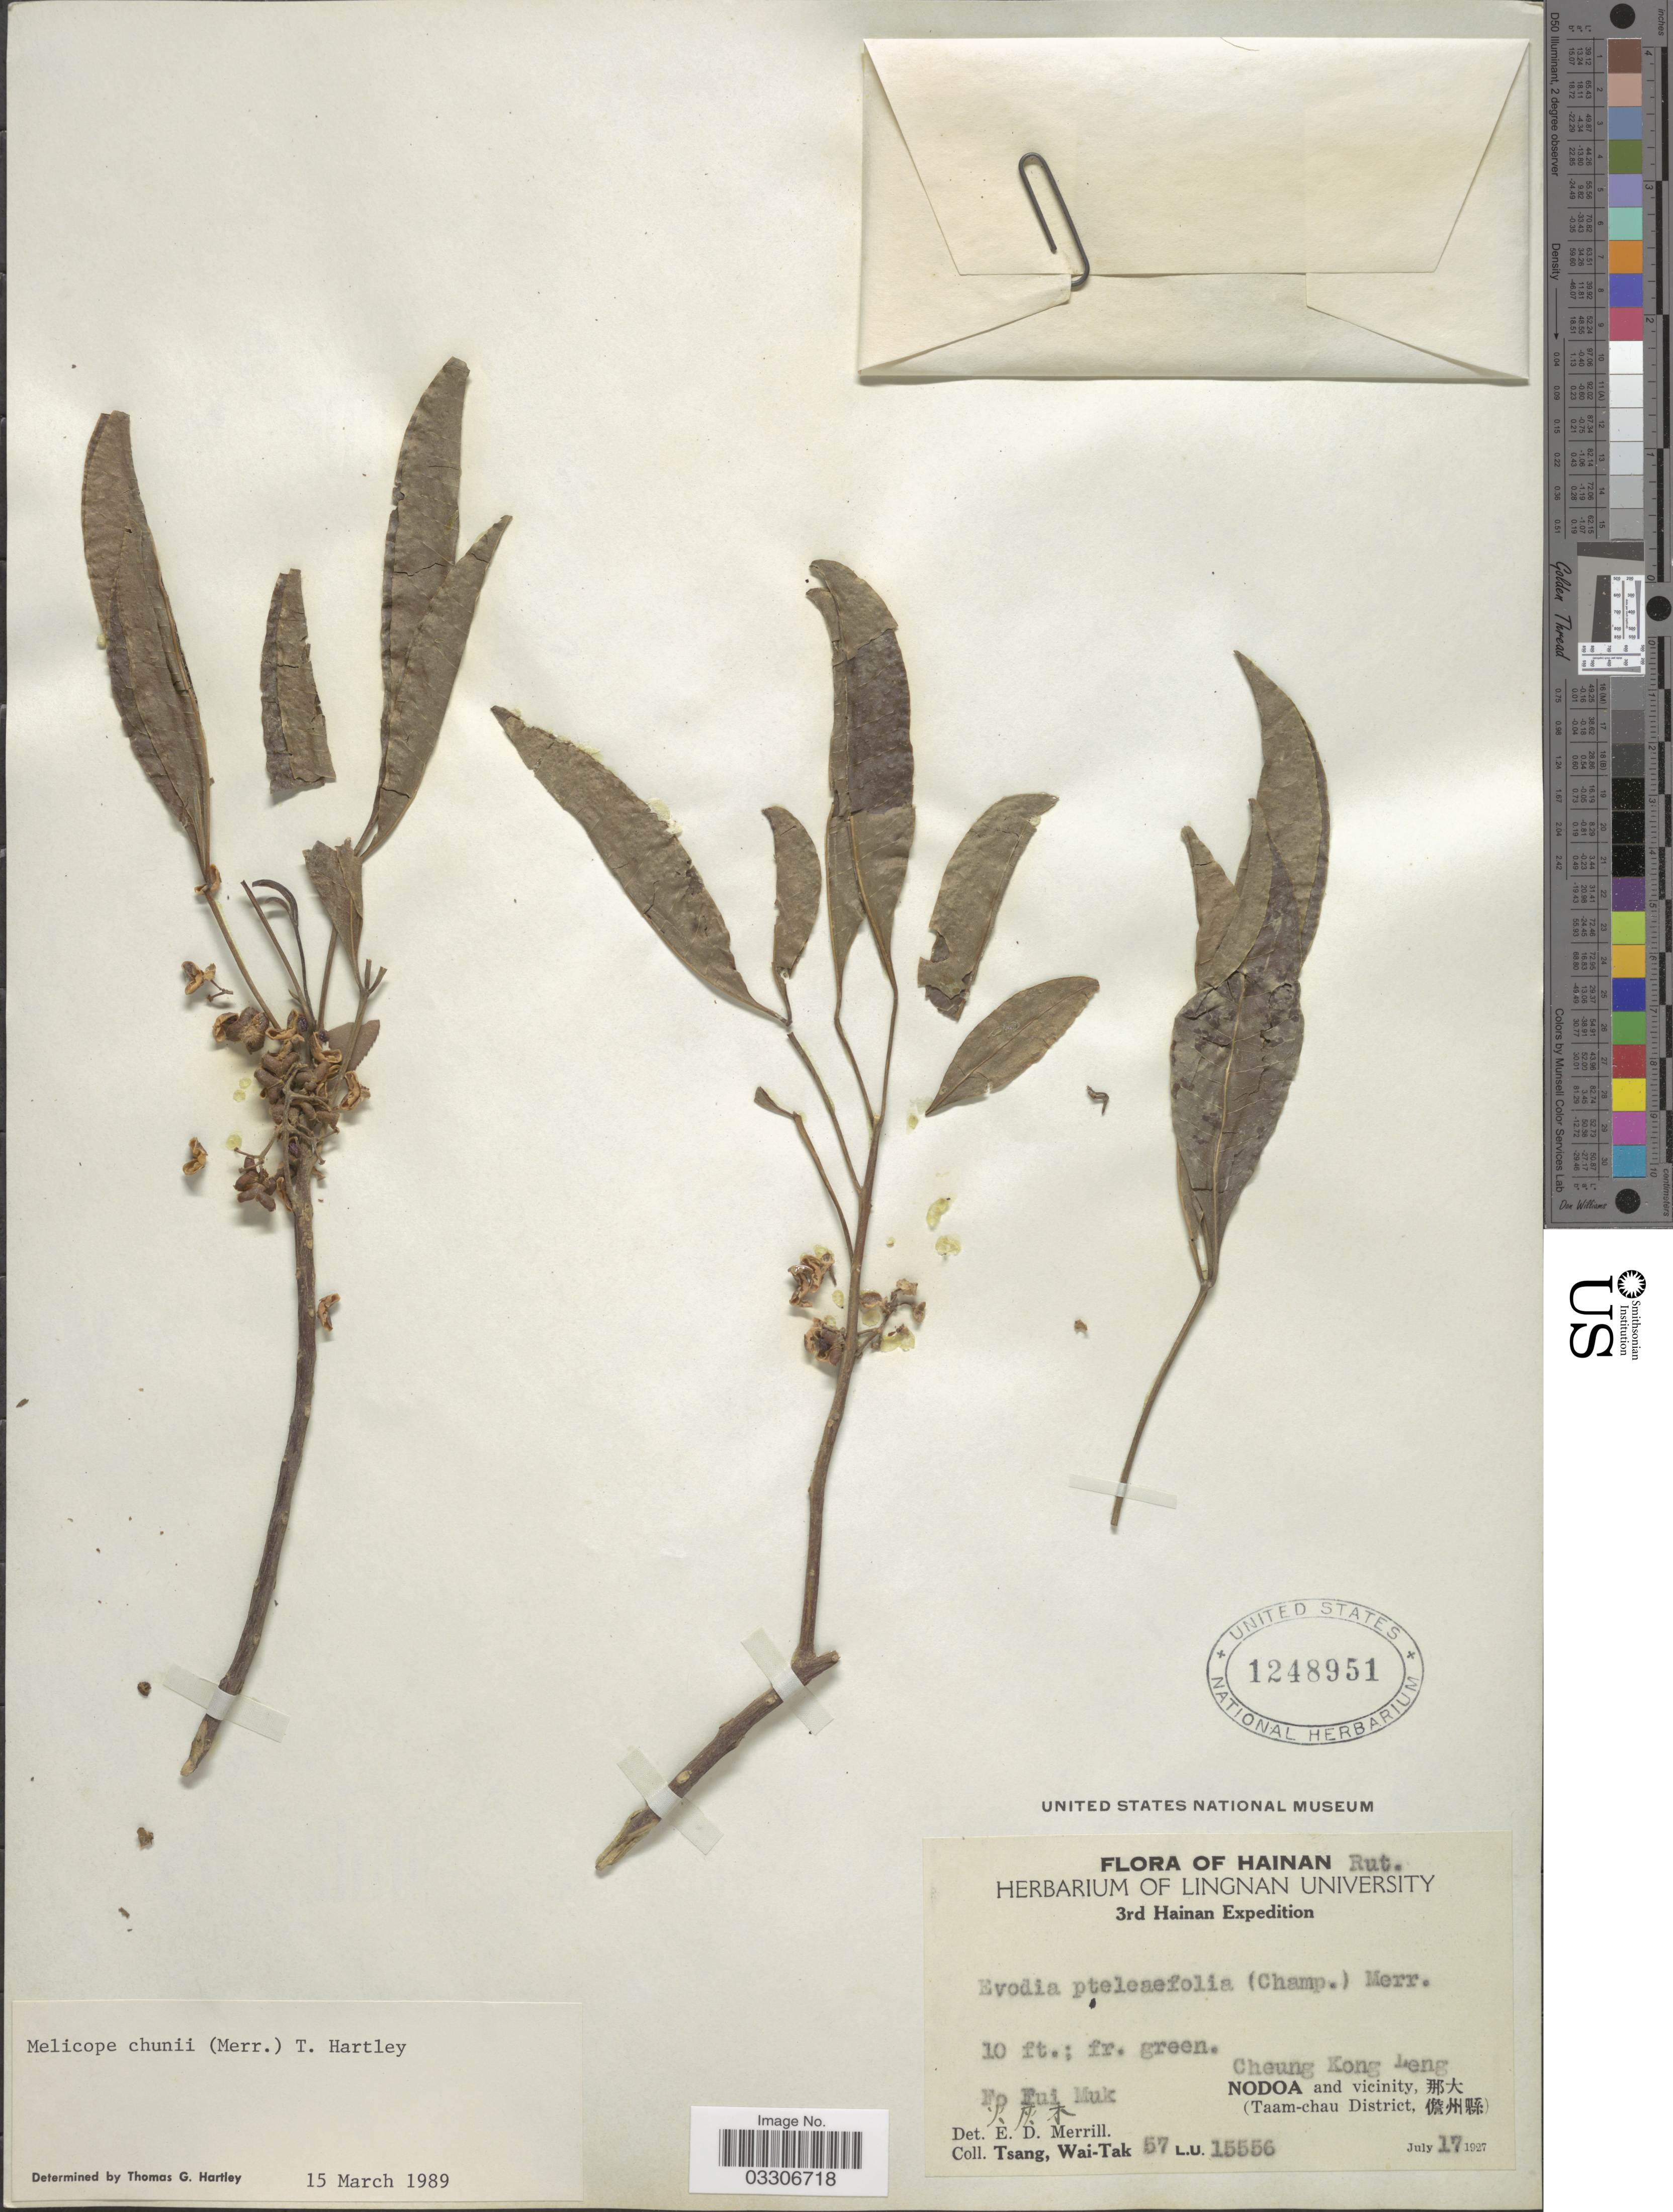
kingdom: Plantae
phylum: Tracheophyta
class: Magnoliopsida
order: Sapindales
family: Rutaceae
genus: Melicope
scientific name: Melicope chunii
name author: T.G. Hartley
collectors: W. T. Tsang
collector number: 57L.U.15556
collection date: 1927-07-17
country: China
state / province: Hainan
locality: Cheung Kong Leng, Fo Fui Muk, Nodoa and vicinity (Taam-chau District)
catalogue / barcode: US 1248951